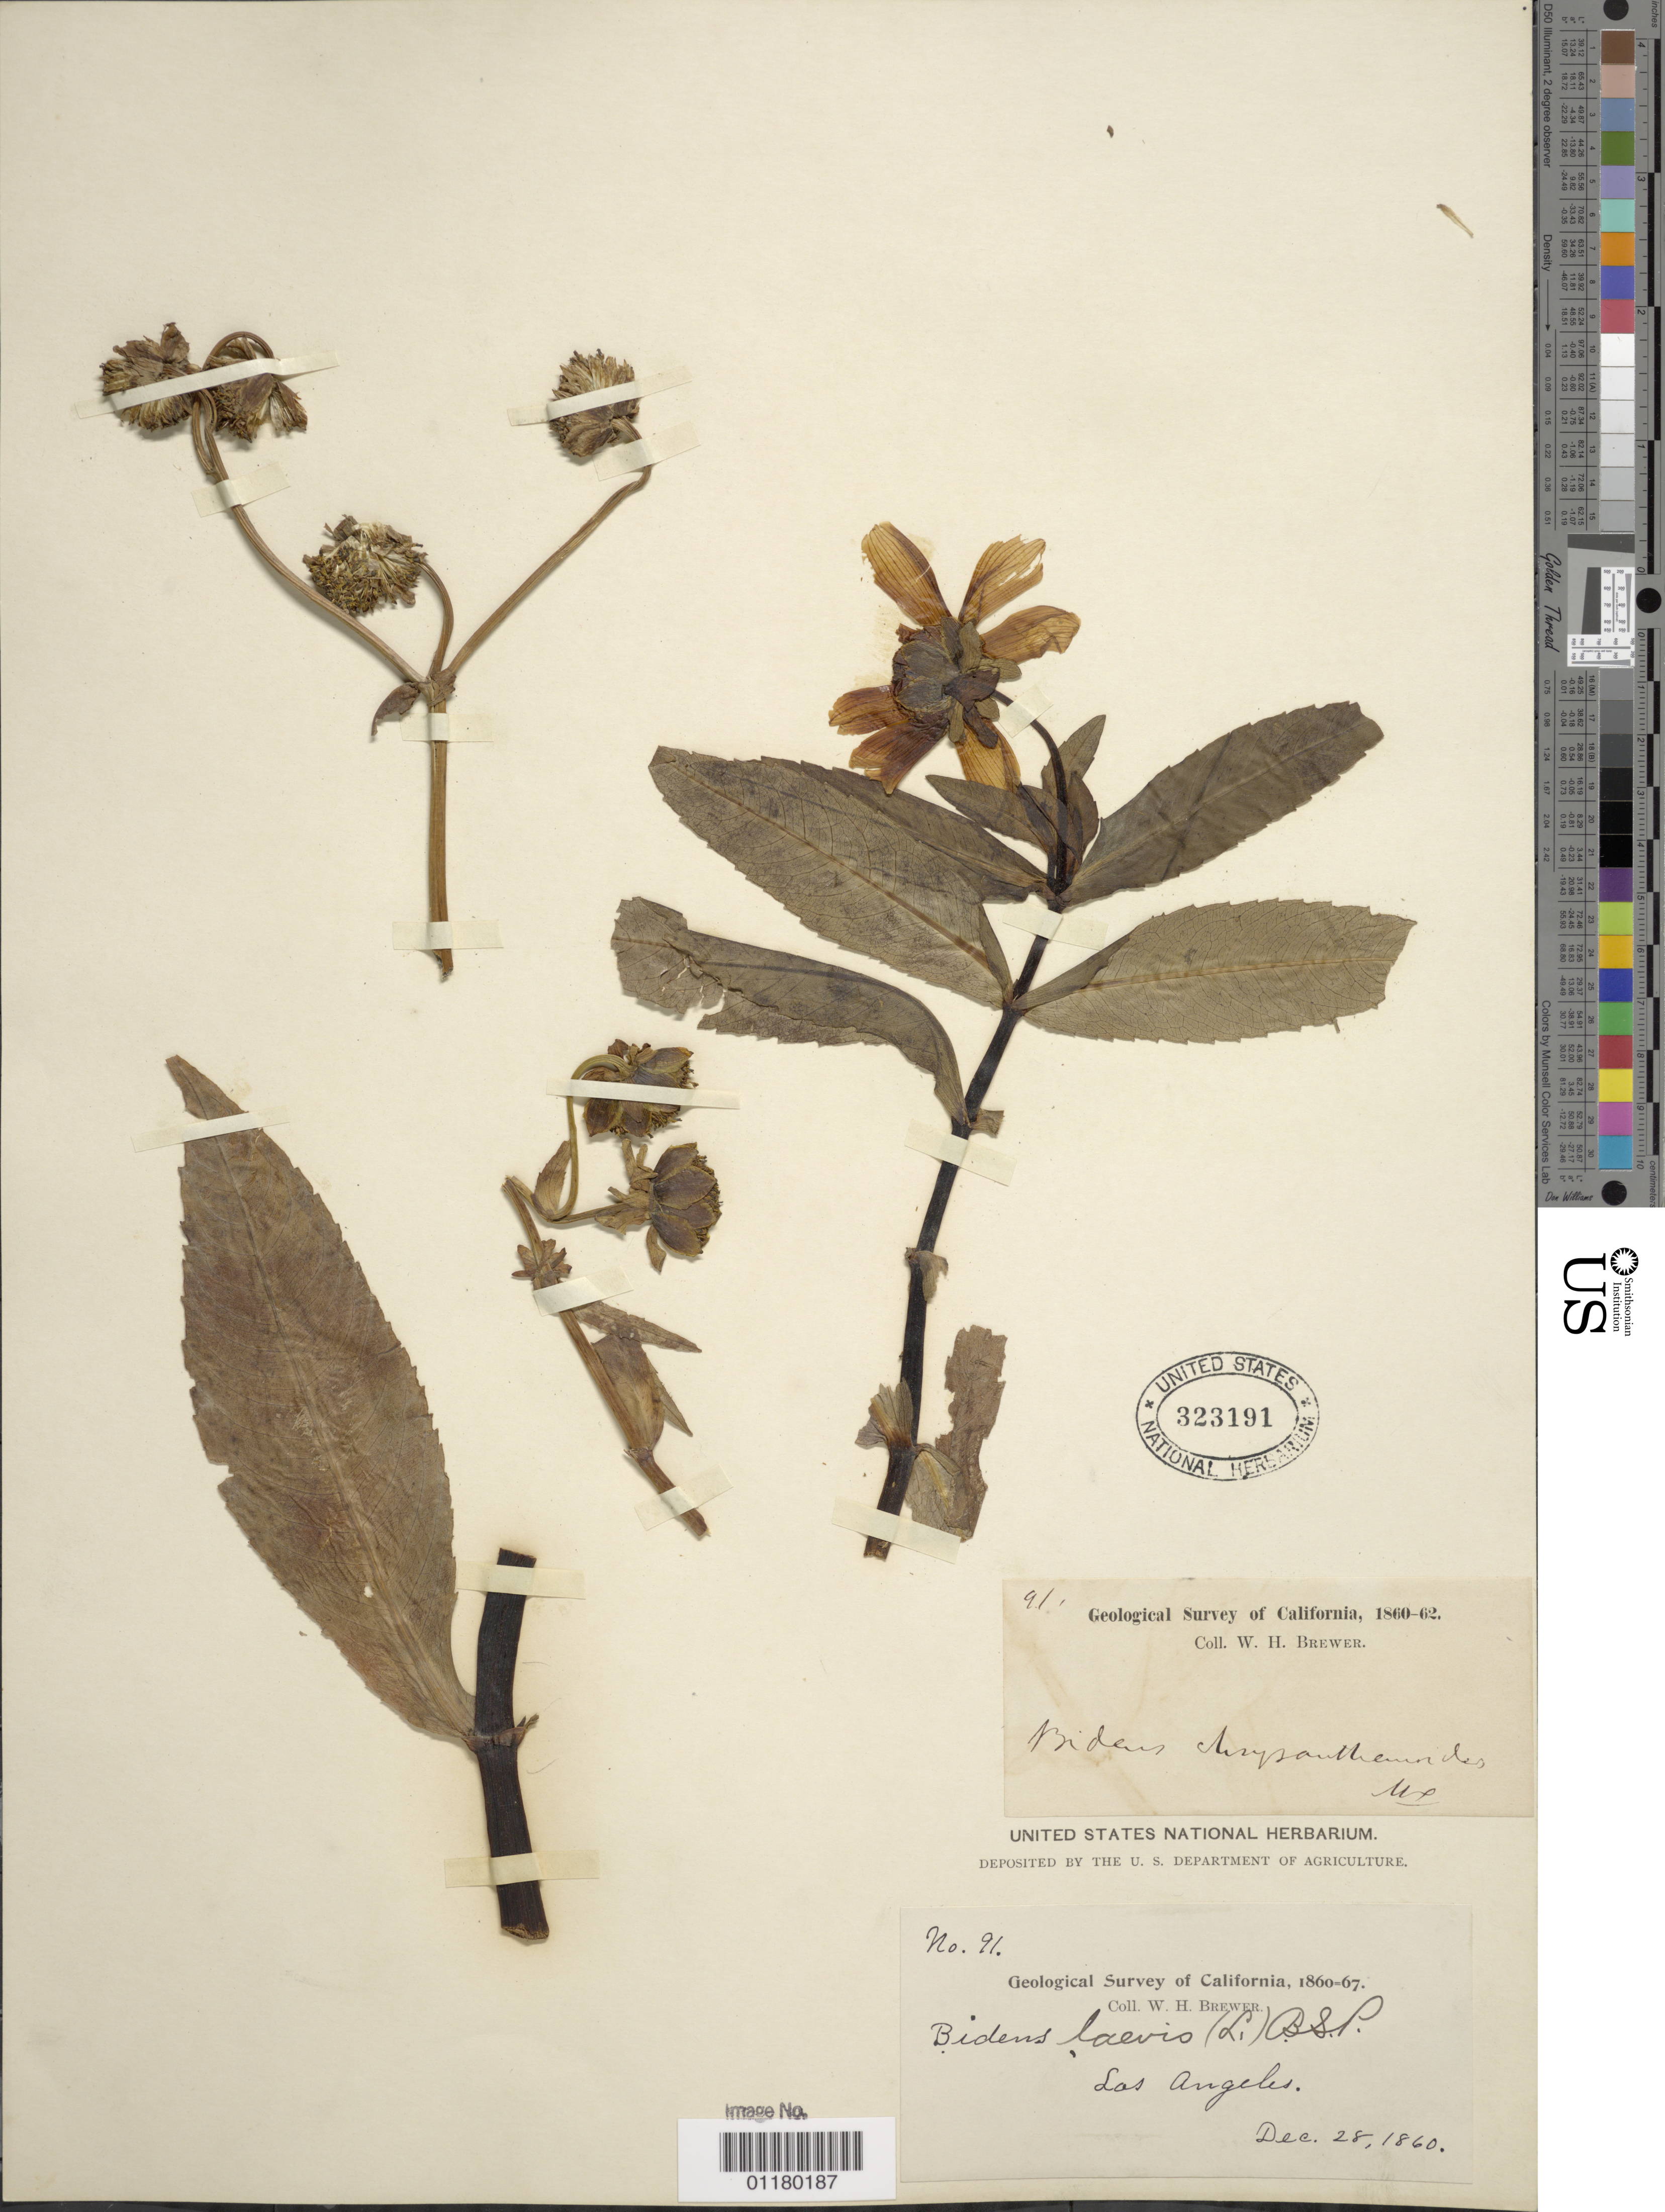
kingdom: Plantae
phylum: Tracheophyta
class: Magnoliopsida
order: Asterales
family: Asteraceae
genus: Bidens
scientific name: Bidens laevis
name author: (L.) Britton, Stearns & Poggenb.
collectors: W. H. Brewer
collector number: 91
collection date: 1860-12-28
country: United States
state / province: California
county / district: Los Angeles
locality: Los Angeles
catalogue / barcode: US 323191